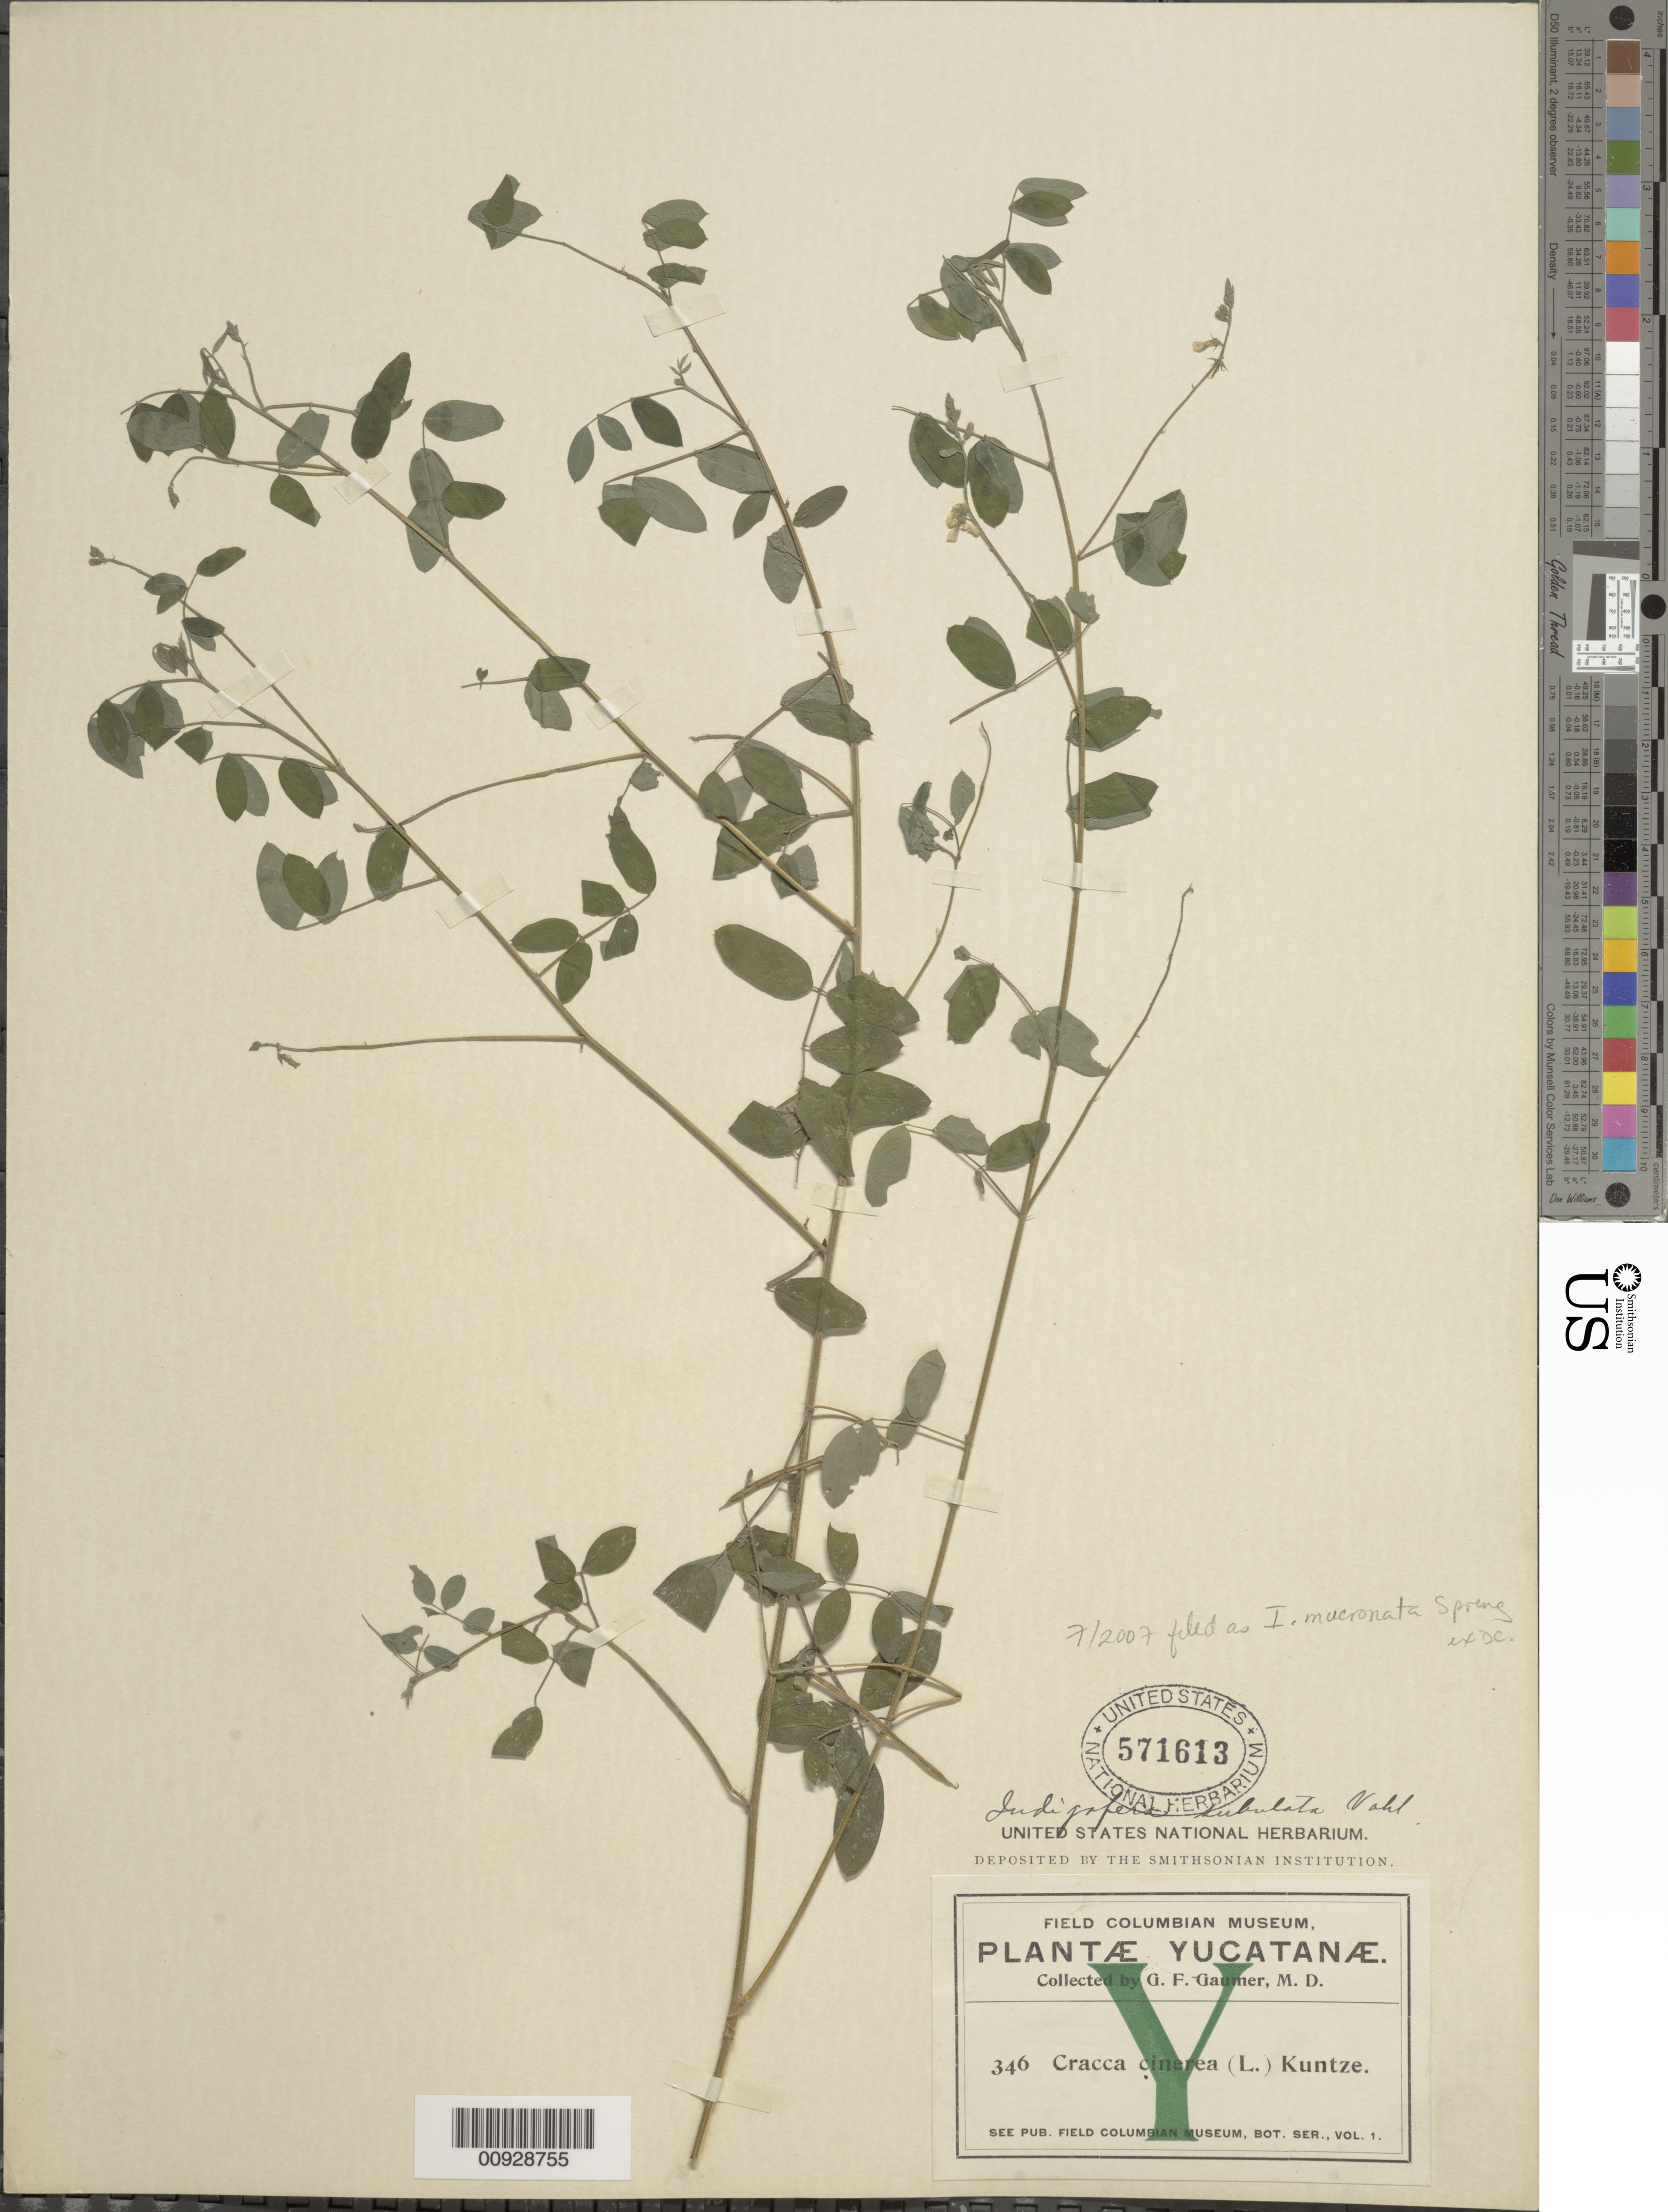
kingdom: Plantae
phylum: Tracheophyta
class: Magnoliopsida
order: Fabales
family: Fabaceae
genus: Indigofera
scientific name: Indigofera mucronata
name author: Lam.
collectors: G. F. Gaumer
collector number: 346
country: Mexico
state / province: Yucatán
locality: Yucatán.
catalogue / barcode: US 571613